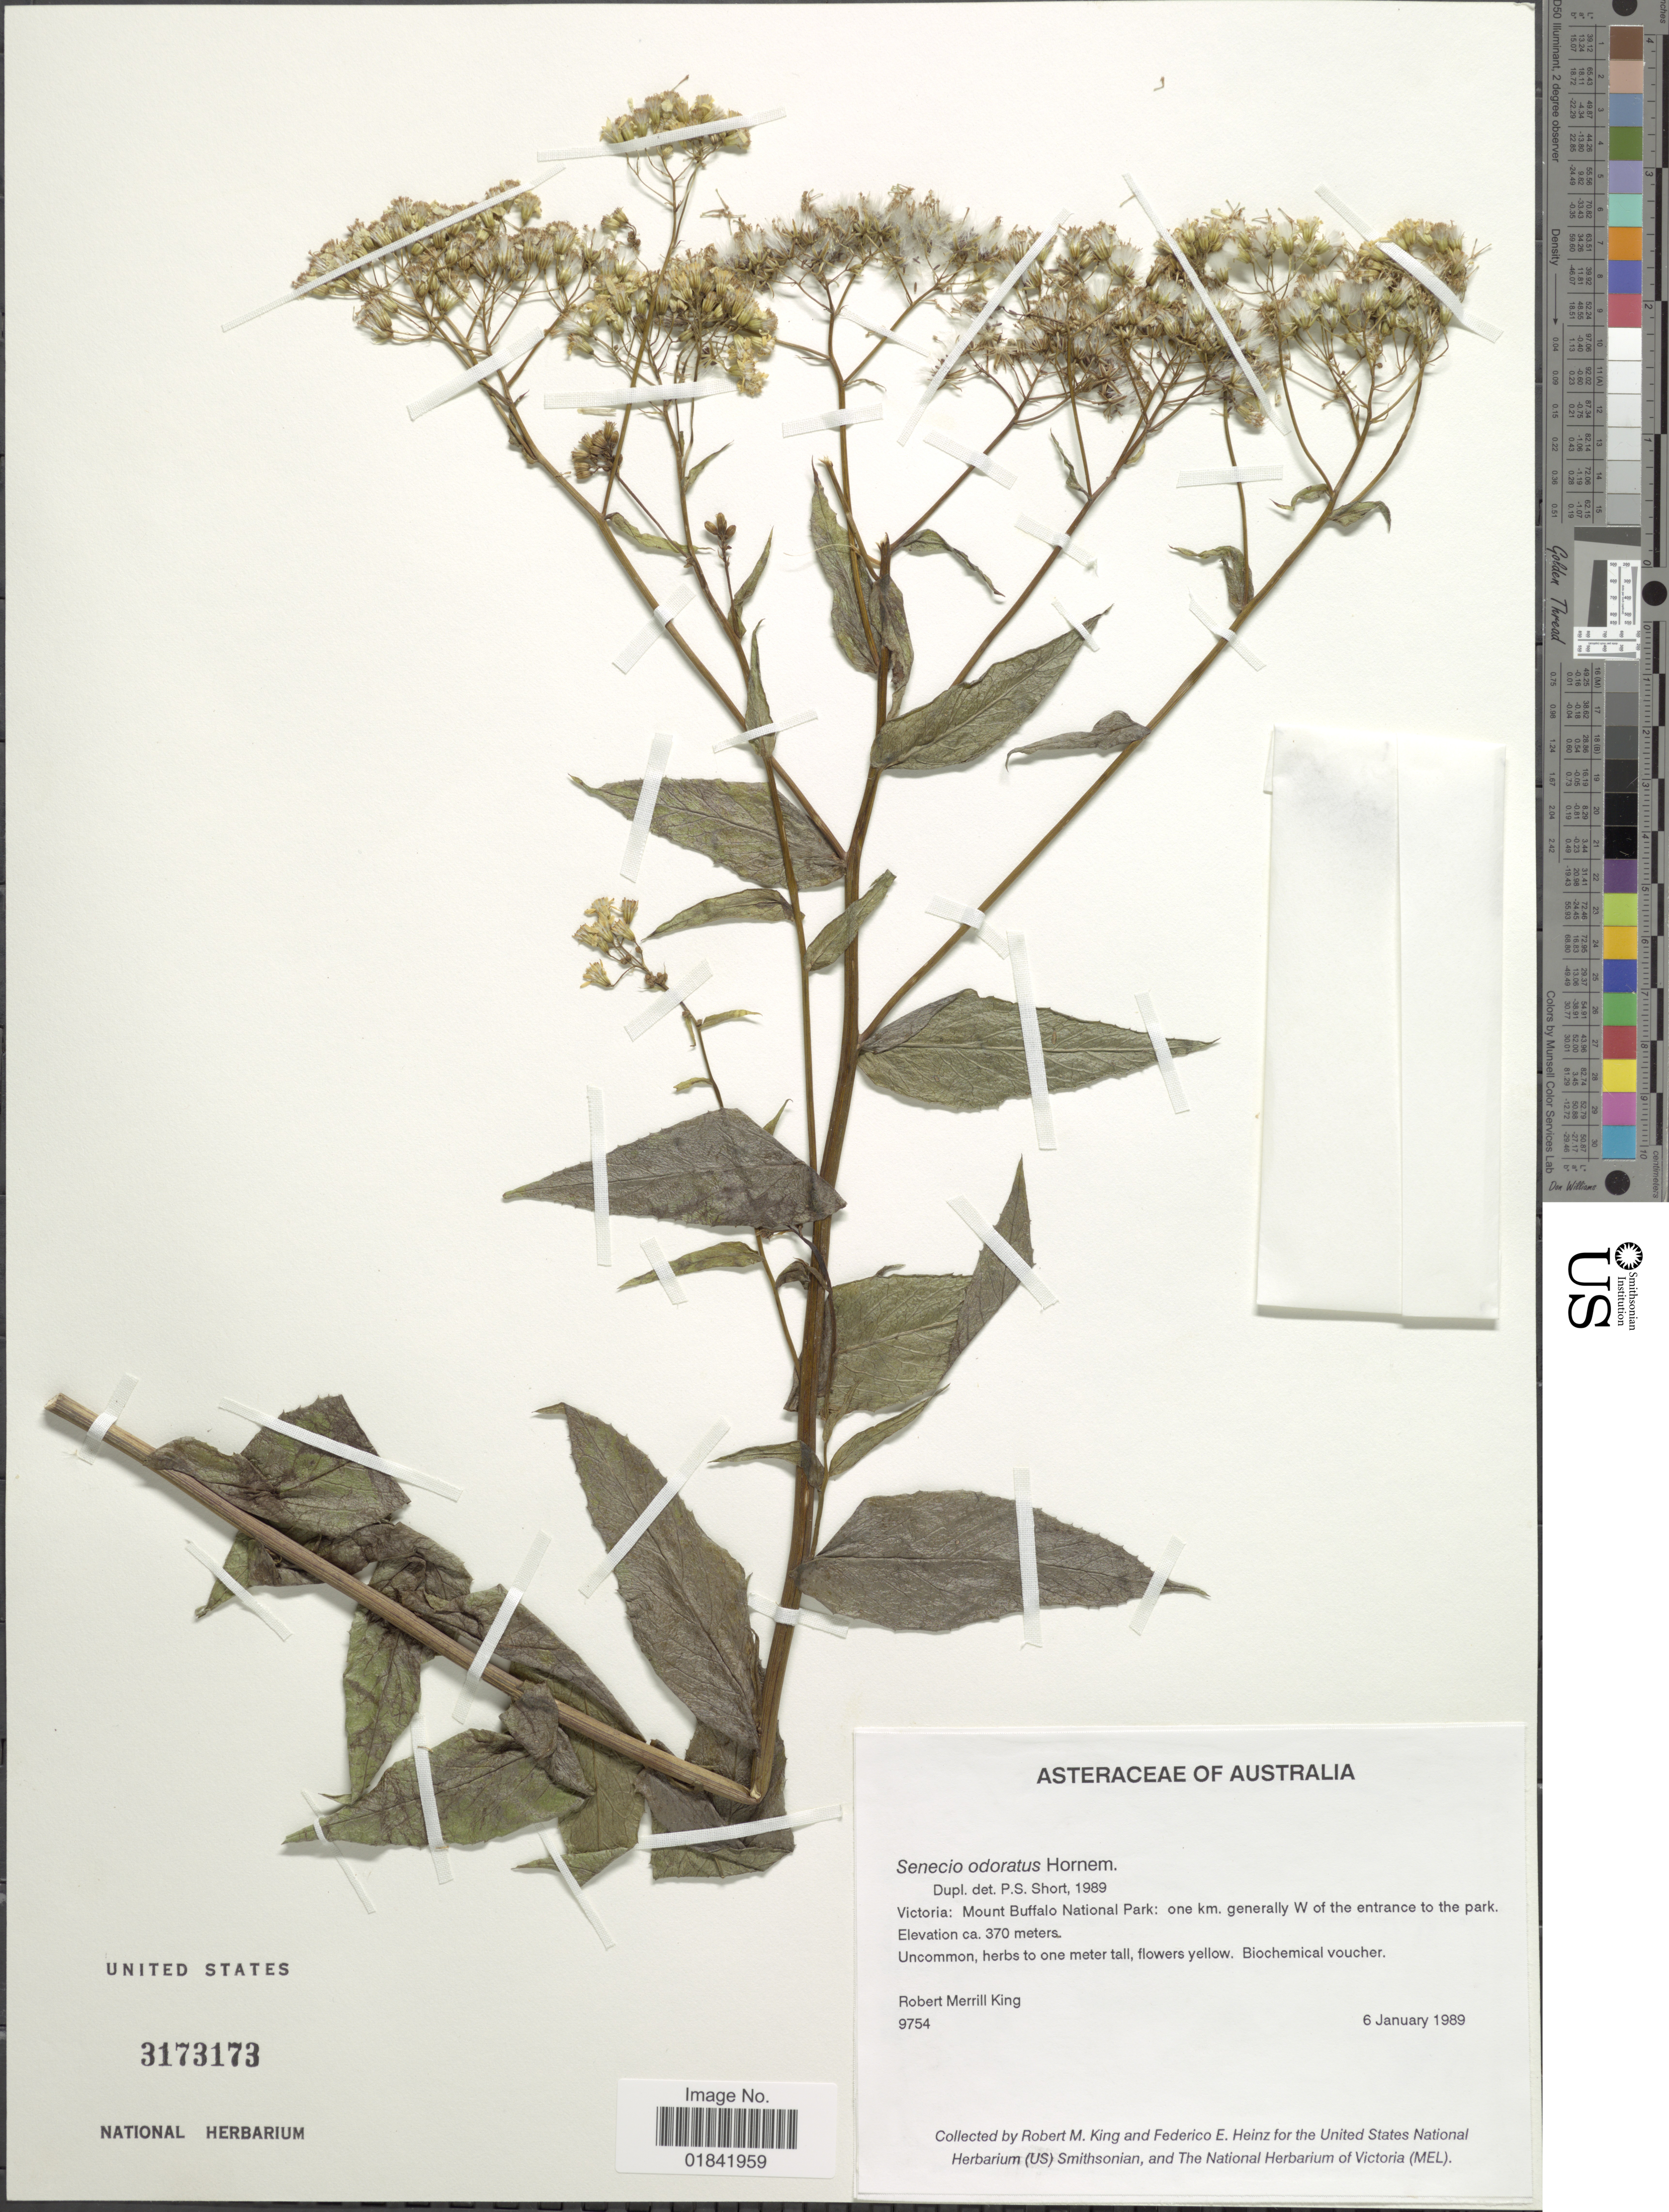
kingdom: Plantae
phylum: Tracheophyta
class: Magnoliopsida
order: Asterales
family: Asteraceae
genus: Senecio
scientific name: Senecio odoratus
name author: Hornem.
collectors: R. M. King & F. Heinz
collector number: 9754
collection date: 1989-01-06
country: Australia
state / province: Victoria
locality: Victoria: Mount Buffalo National Park, one km. generally W of the entrance to the park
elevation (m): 370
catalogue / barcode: US 3173173